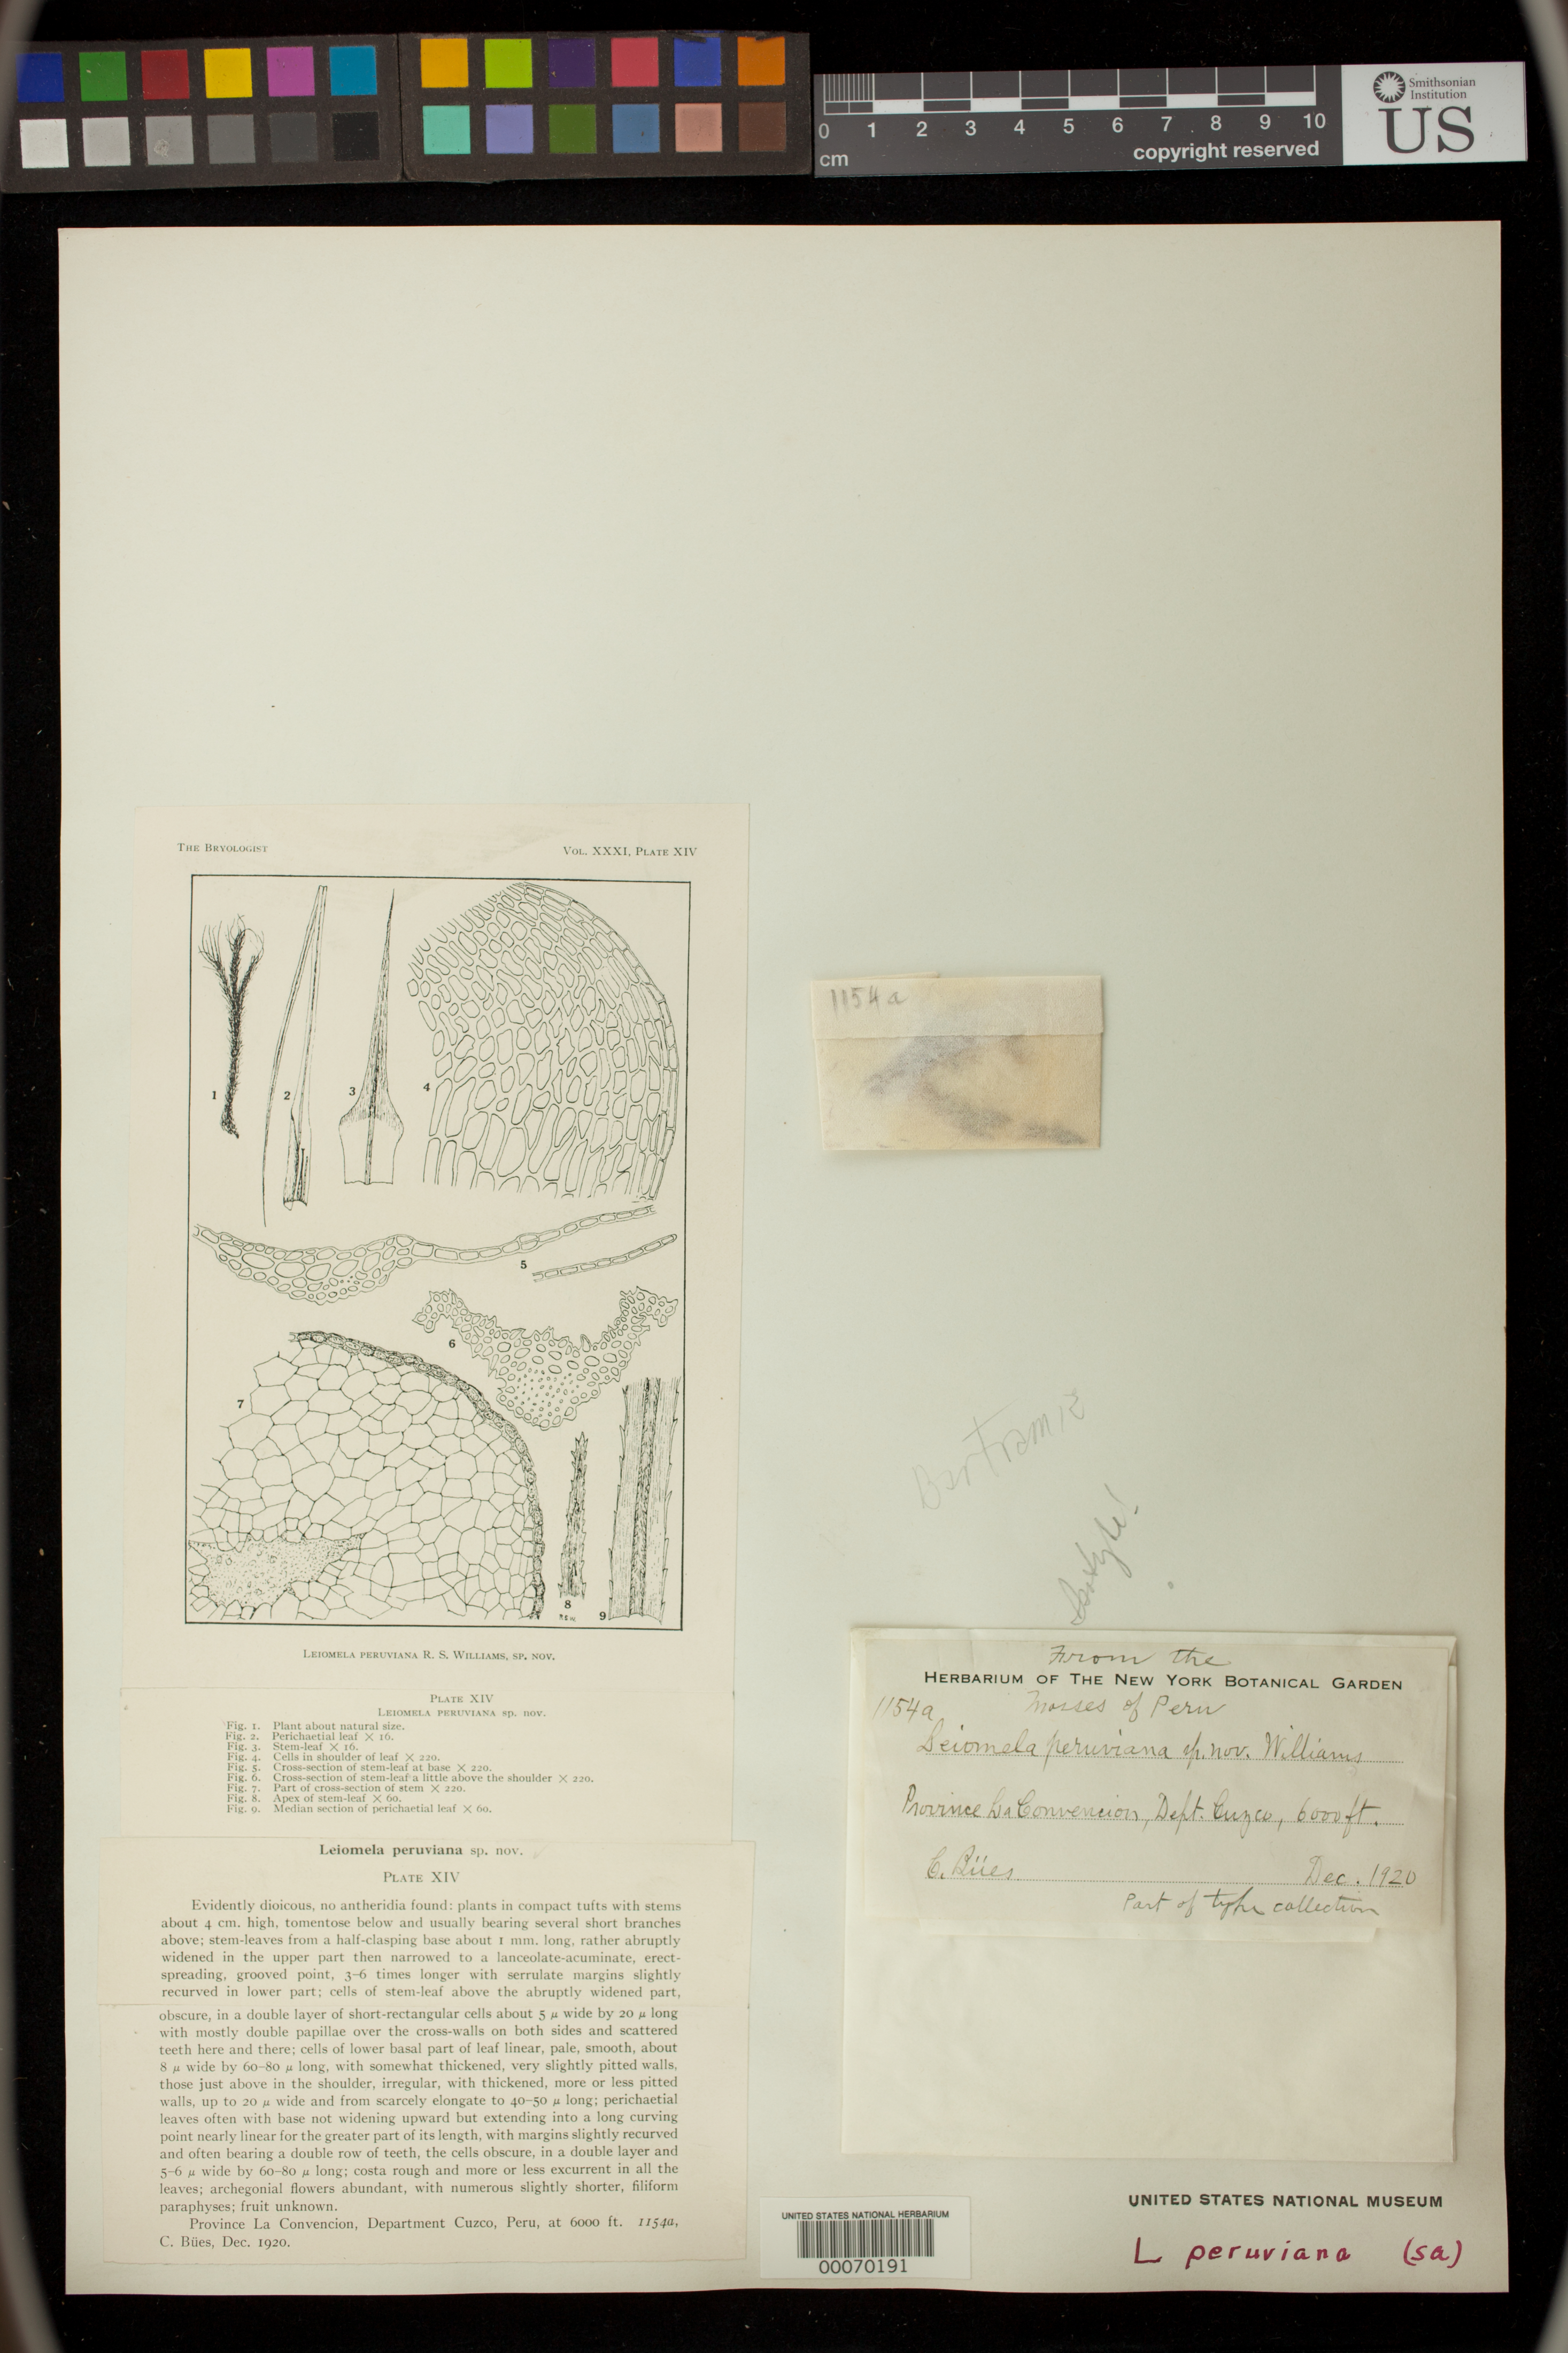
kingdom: Plantae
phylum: Bryophyta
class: Bryopsida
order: Bartramiales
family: Bartramiaceae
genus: Leiomela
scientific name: Leiomela peruviana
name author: R.S. Williams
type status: Isotype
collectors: C. Bues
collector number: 1154 a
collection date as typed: Dec 1920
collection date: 1920-12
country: Peru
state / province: Cusco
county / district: La Convención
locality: La Convención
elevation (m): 1829